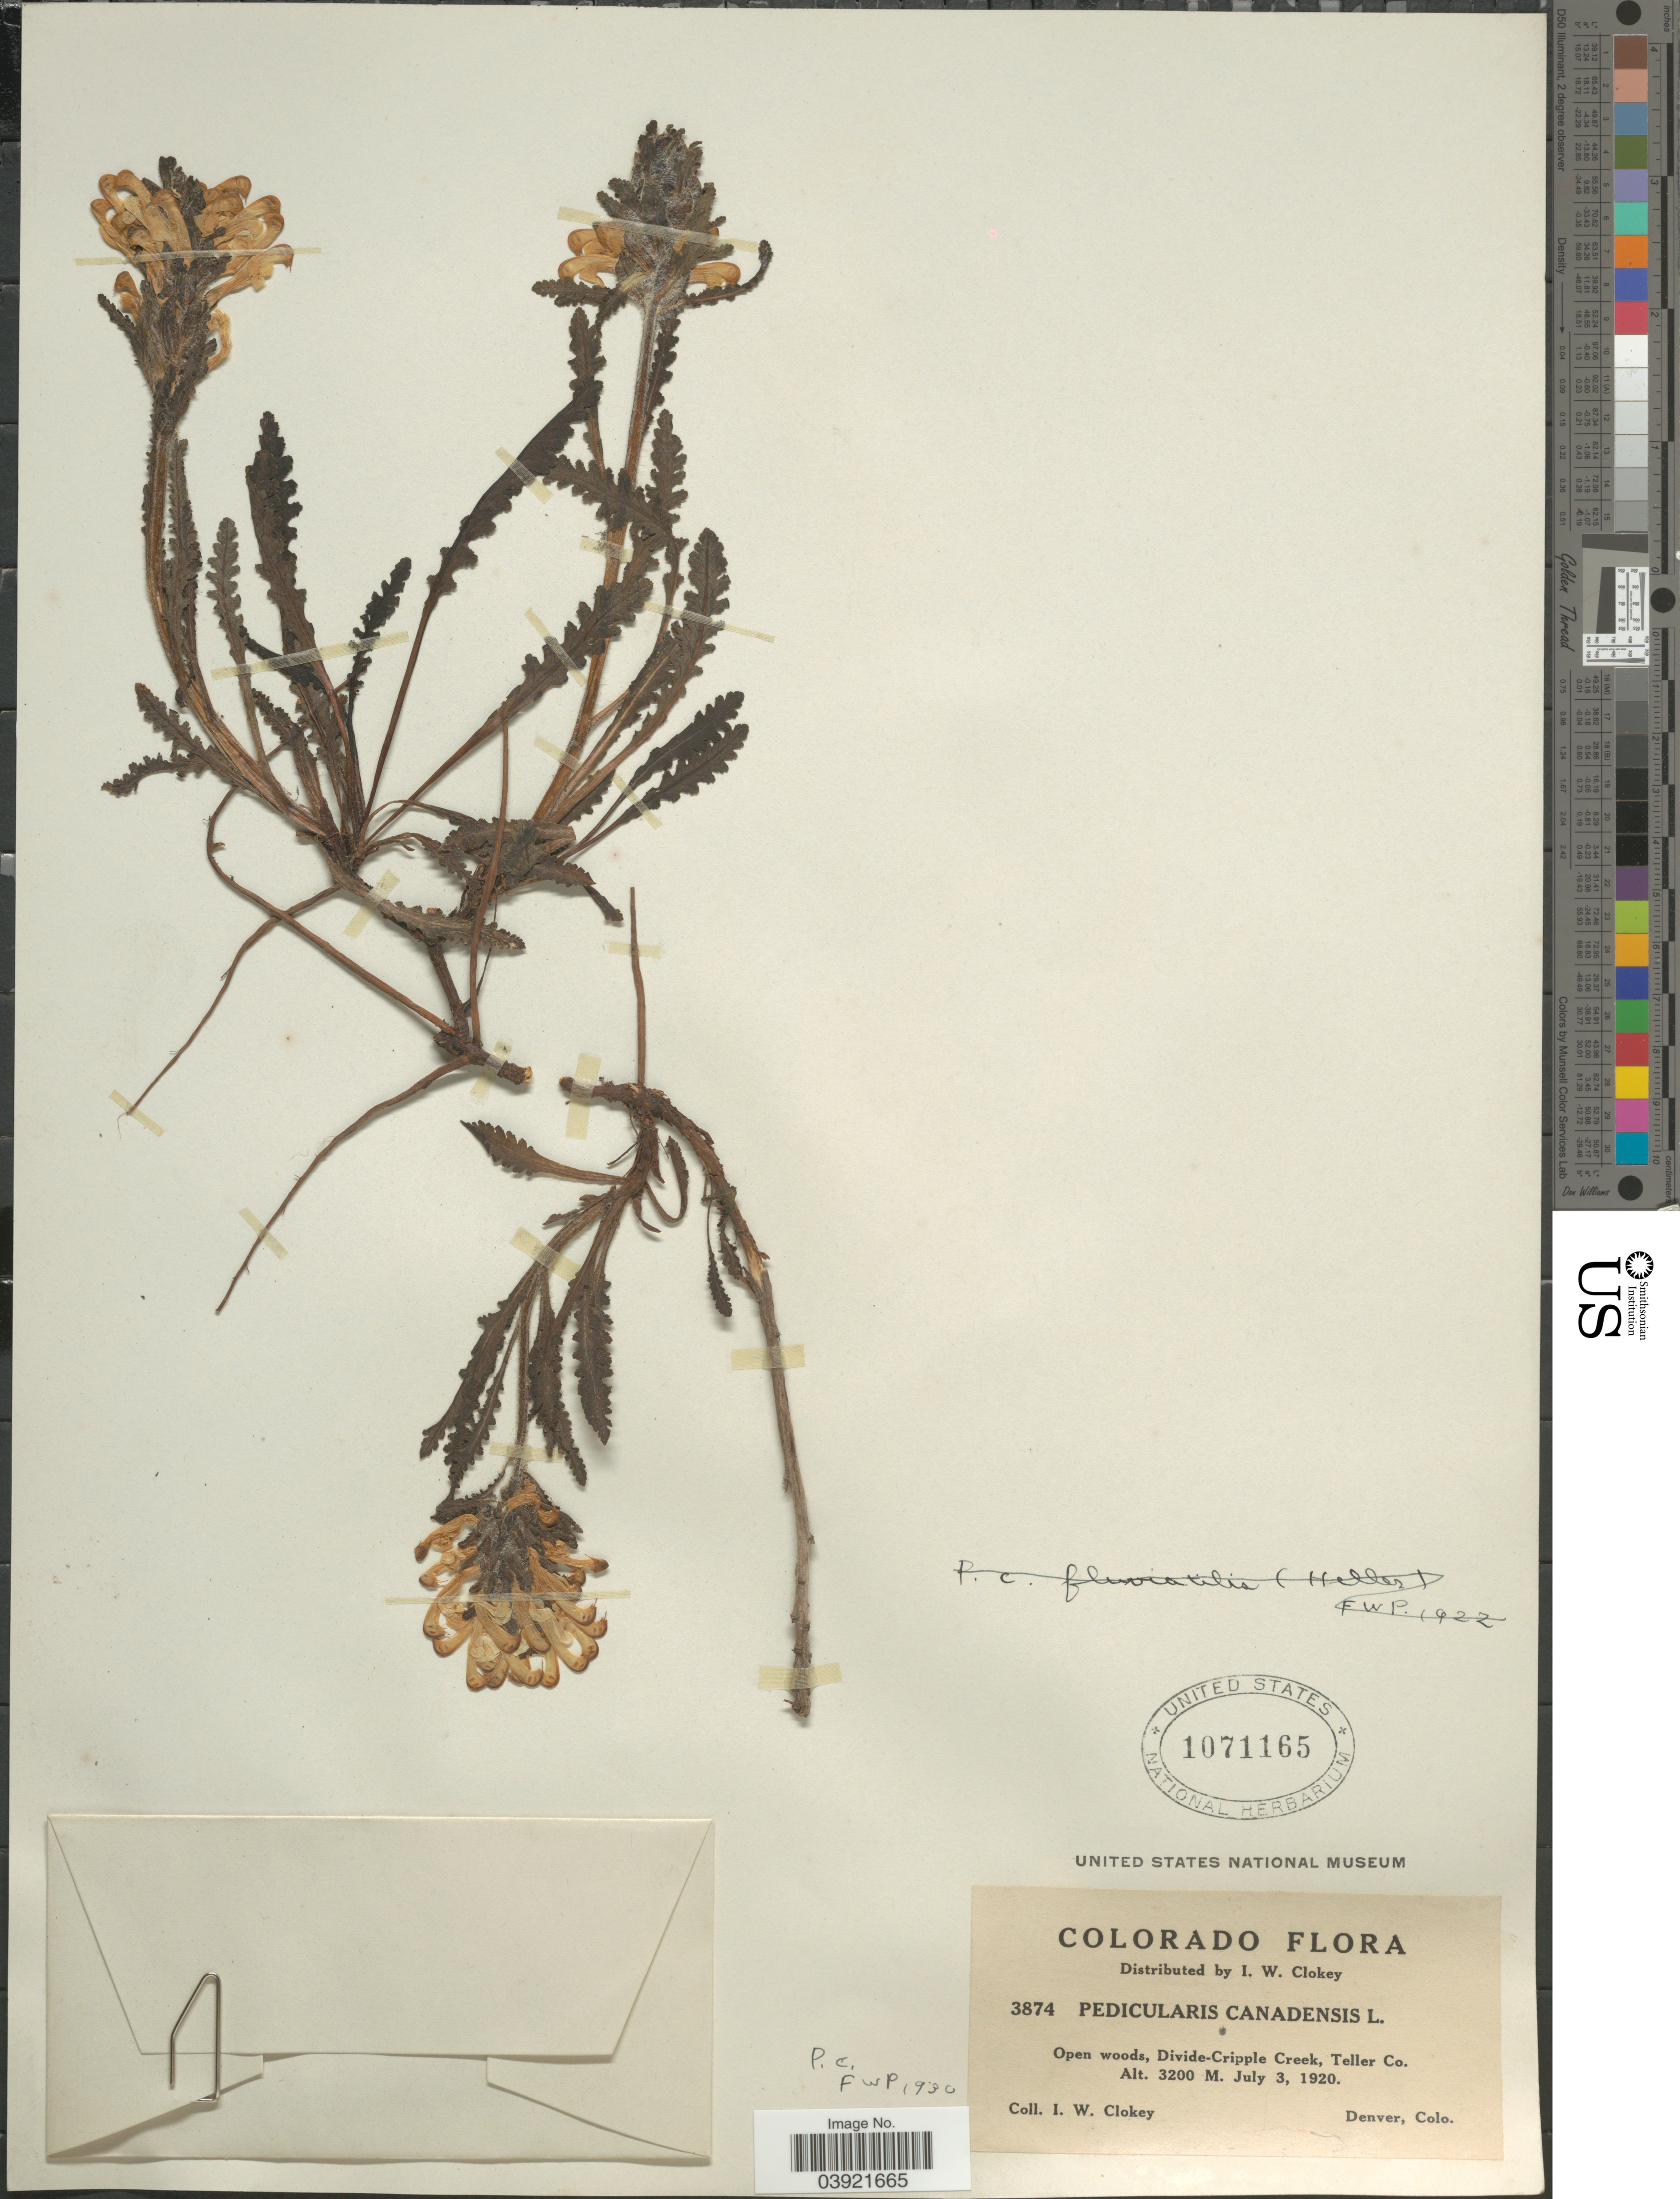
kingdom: Plantae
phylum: Tracheophyta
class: Magnoliopsida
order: Lamiales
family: Orobanchaceae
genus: Pedicularis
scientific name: Pedicularis canadensis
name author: L.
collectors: I. W. Clokey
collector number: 3874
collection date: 1920-07-03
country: United States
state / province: Colorado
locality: Divide-Cripple Creek, Teller Co.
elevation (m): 3200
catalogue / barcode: US 1071165